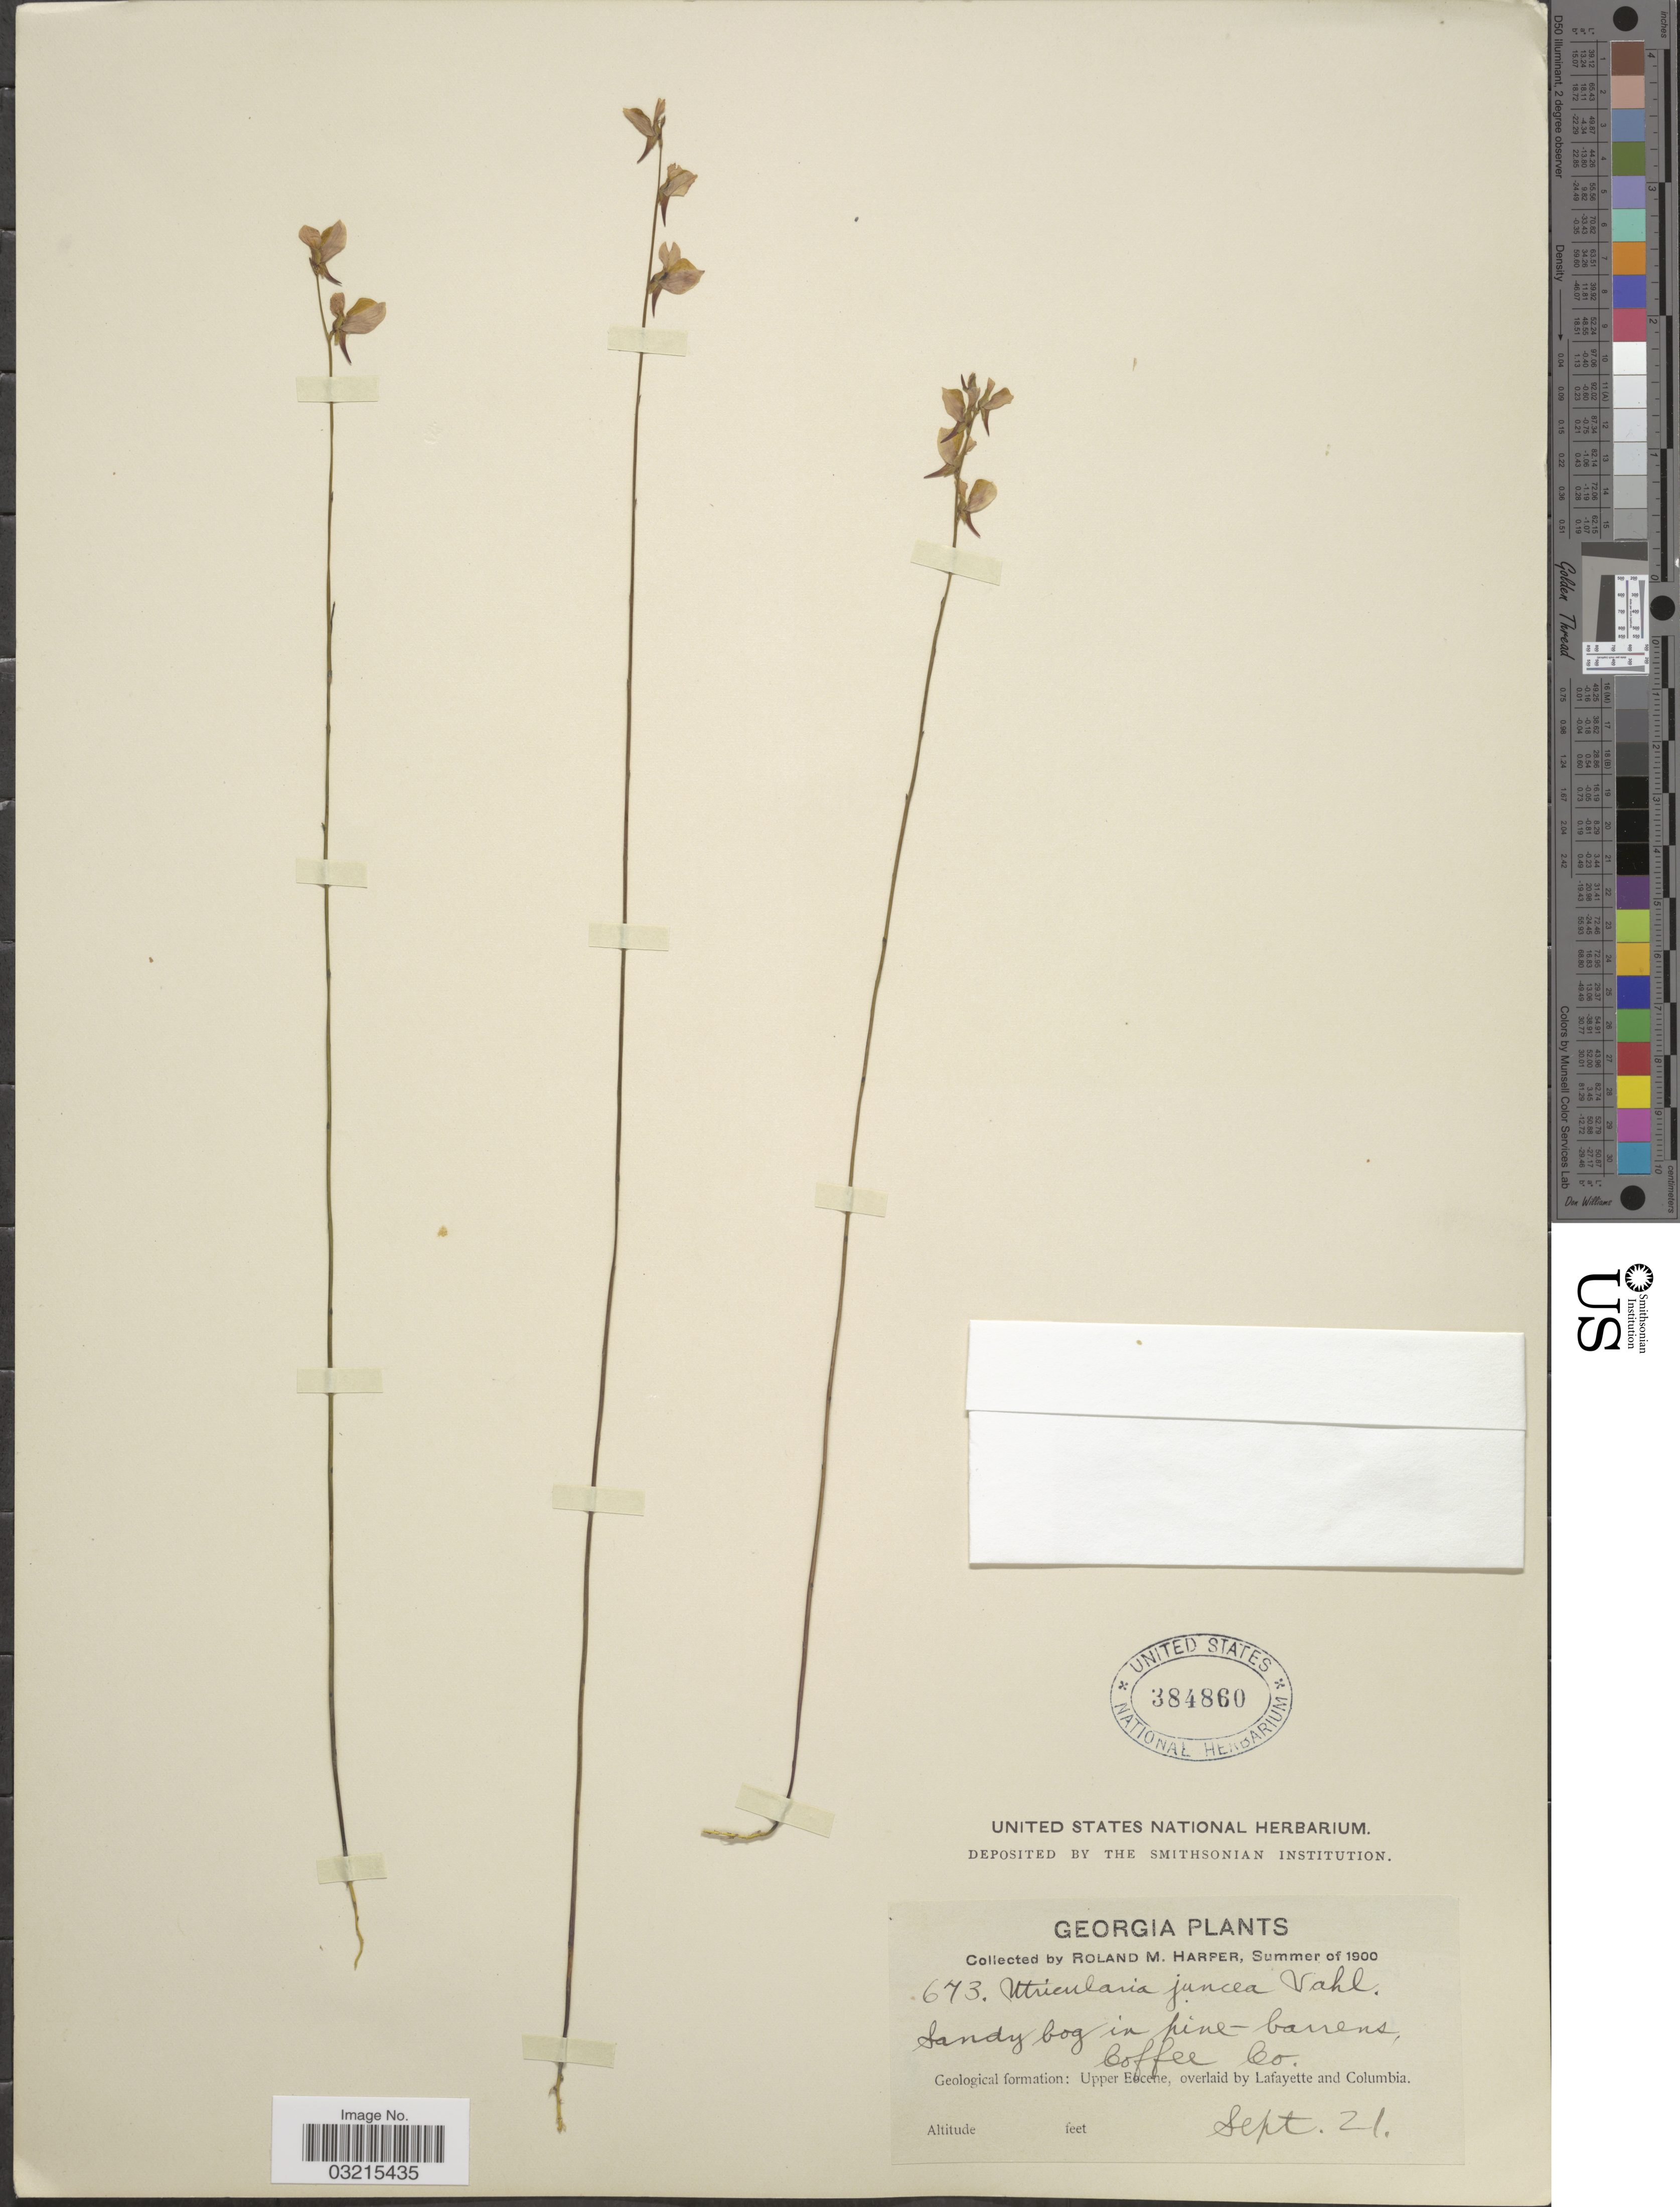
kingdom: Plantae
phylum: Tracheophyta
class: Magnoliopsida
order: Lamiales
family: Lentibulariaceae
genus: Utricularia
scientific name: Utricularia juncea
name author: Vahl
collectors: R. M. Harper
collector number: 673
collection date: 1900-09-21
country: United States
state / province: Georgia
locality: Coffee Co.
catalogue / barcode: US 384860